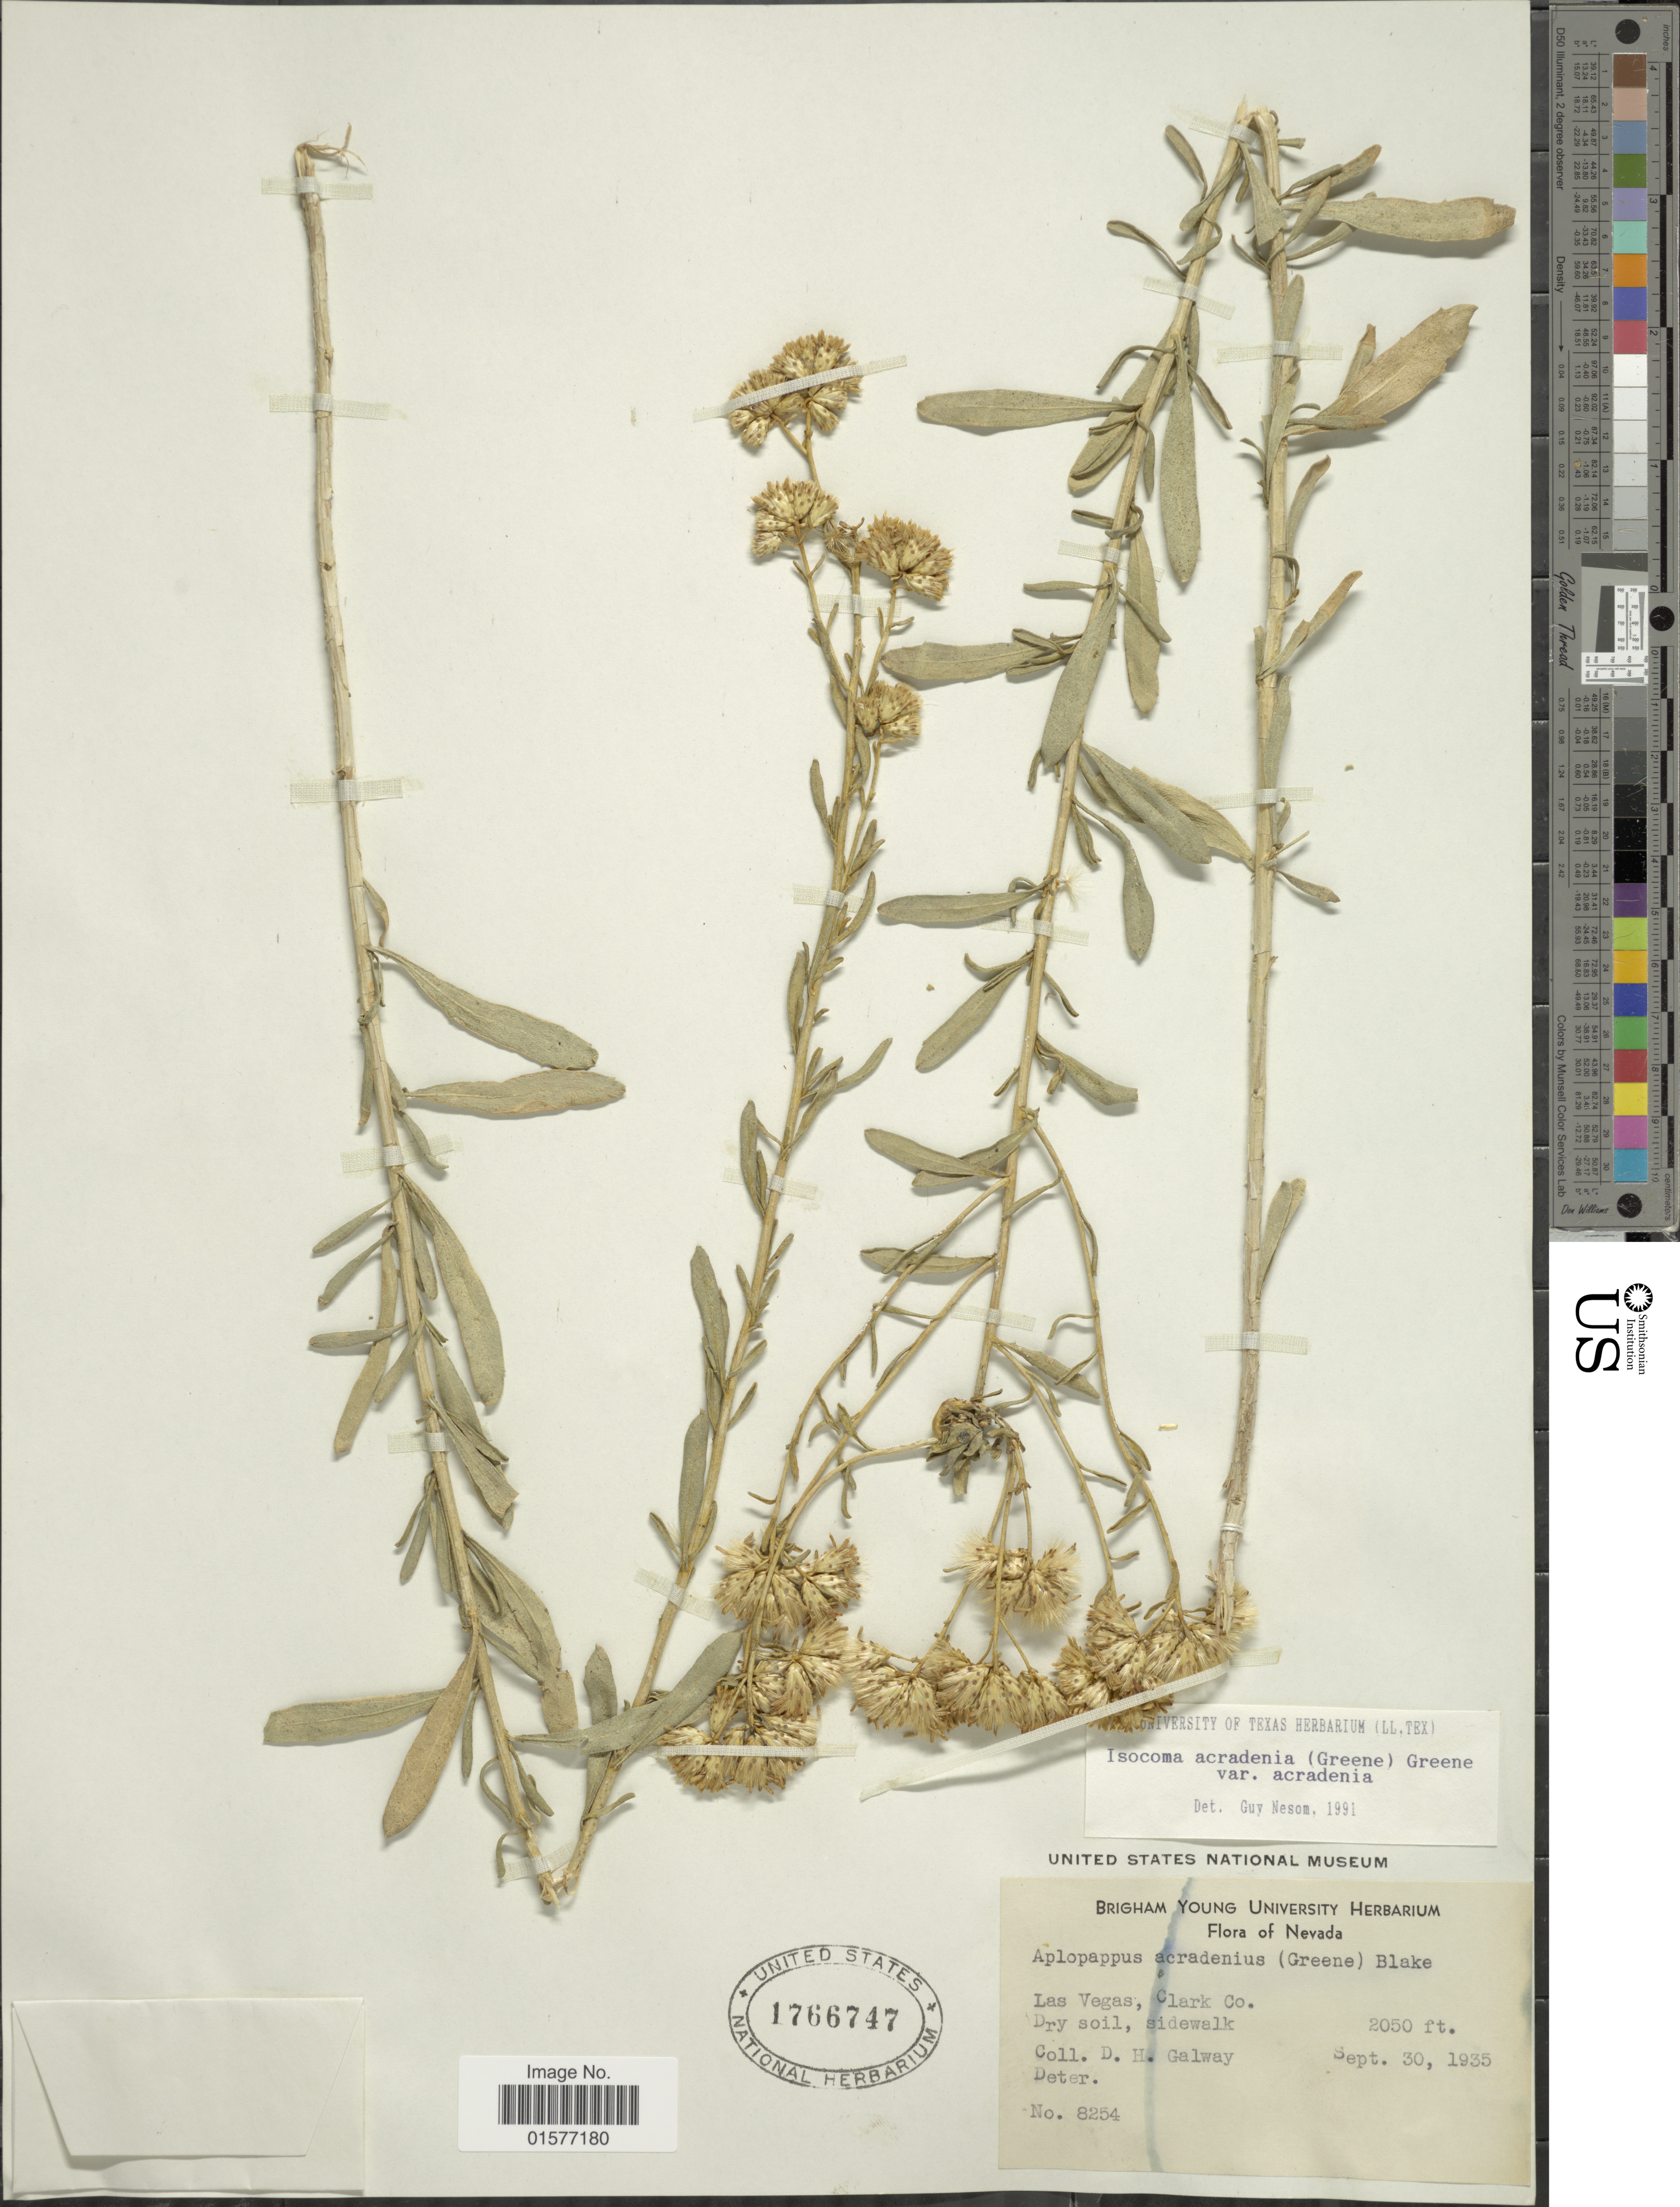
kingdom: Plantae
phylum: Tracheophyta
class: Magnoliopsida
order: Asterales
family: Asteraceae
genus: Isocoma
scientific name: Isocoma acradenia var. acradenia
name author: (Greene) Greene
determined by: Urbatsch, Lowell E., Curator (LSU), Louisiana State University (UNITED STATES)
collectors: D. Galway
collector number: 8254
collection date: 1935-09-30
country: United States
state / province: Nevada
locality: Las Vegas, Clark Co., Dry soil, sidewalk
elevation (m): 625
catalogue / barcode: US 1766747